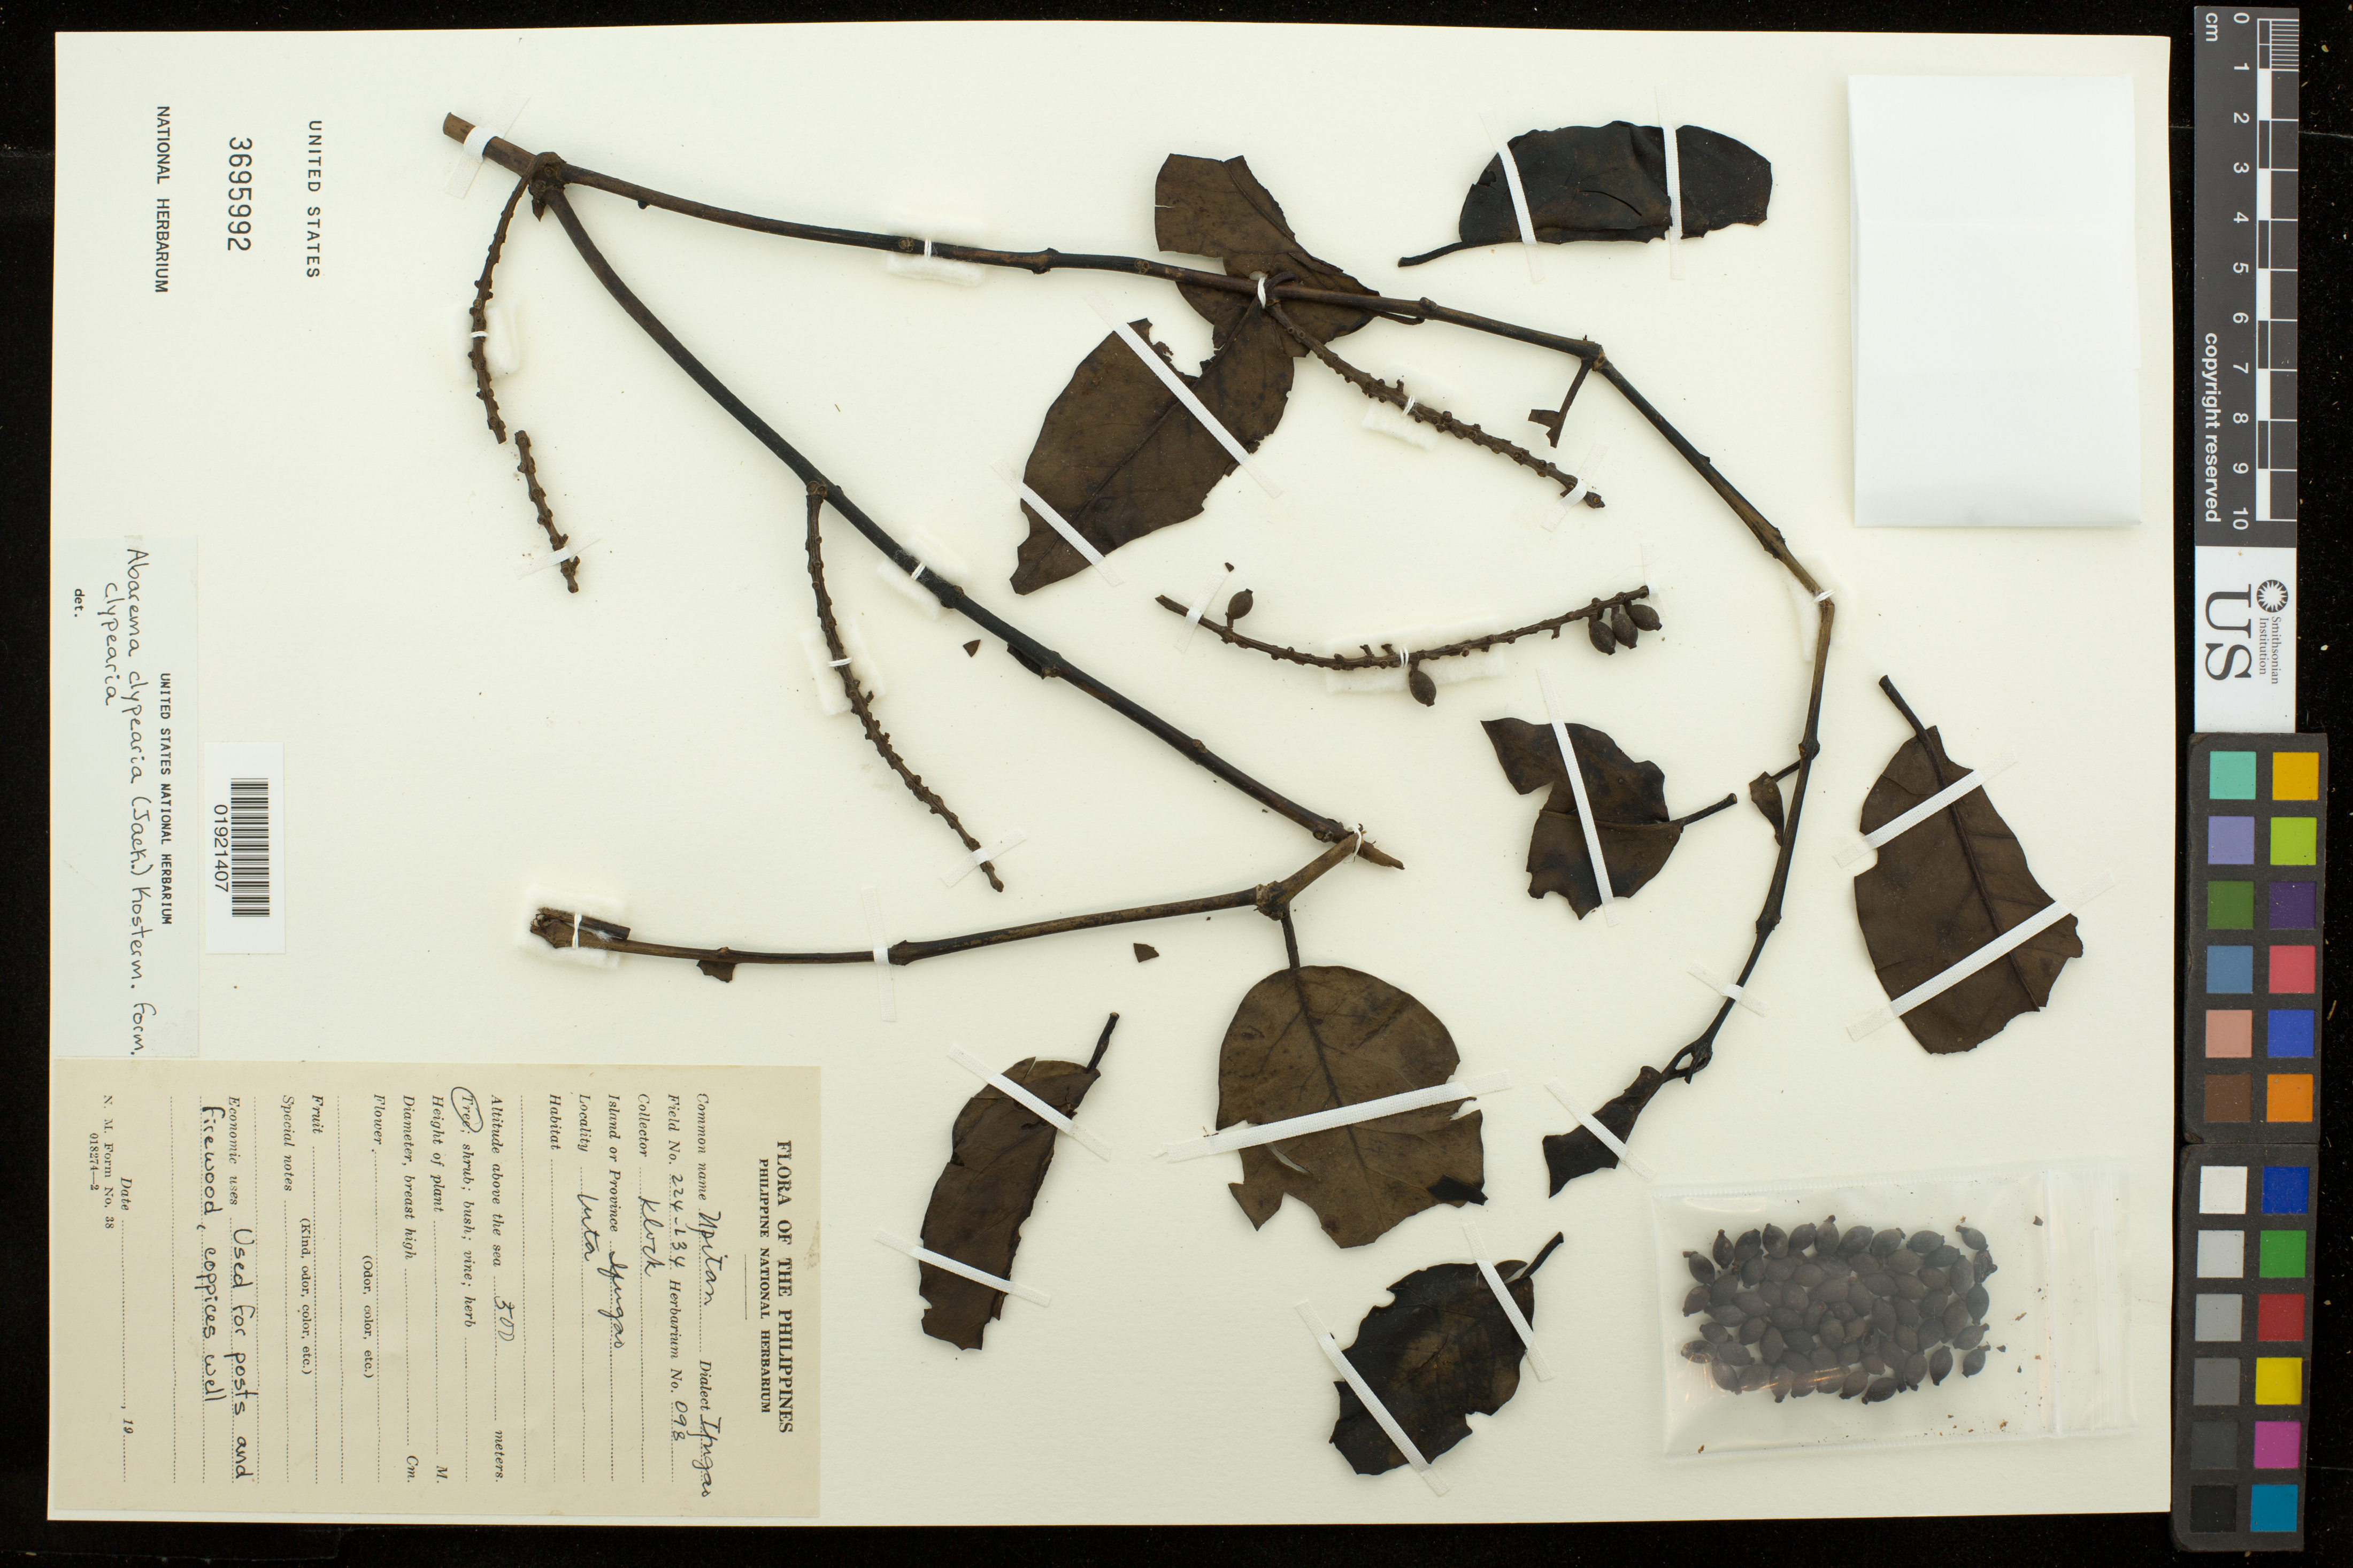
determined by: Strong, Mark T., (BOT), Smithsonian Institution - National Museum of Natural History (UNITED STATES)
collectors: Klock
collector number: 224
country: Philippines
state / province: Cordillera (Administrative Region)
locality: Ifugao. Luta.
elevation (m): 500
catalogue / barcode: US 3695992